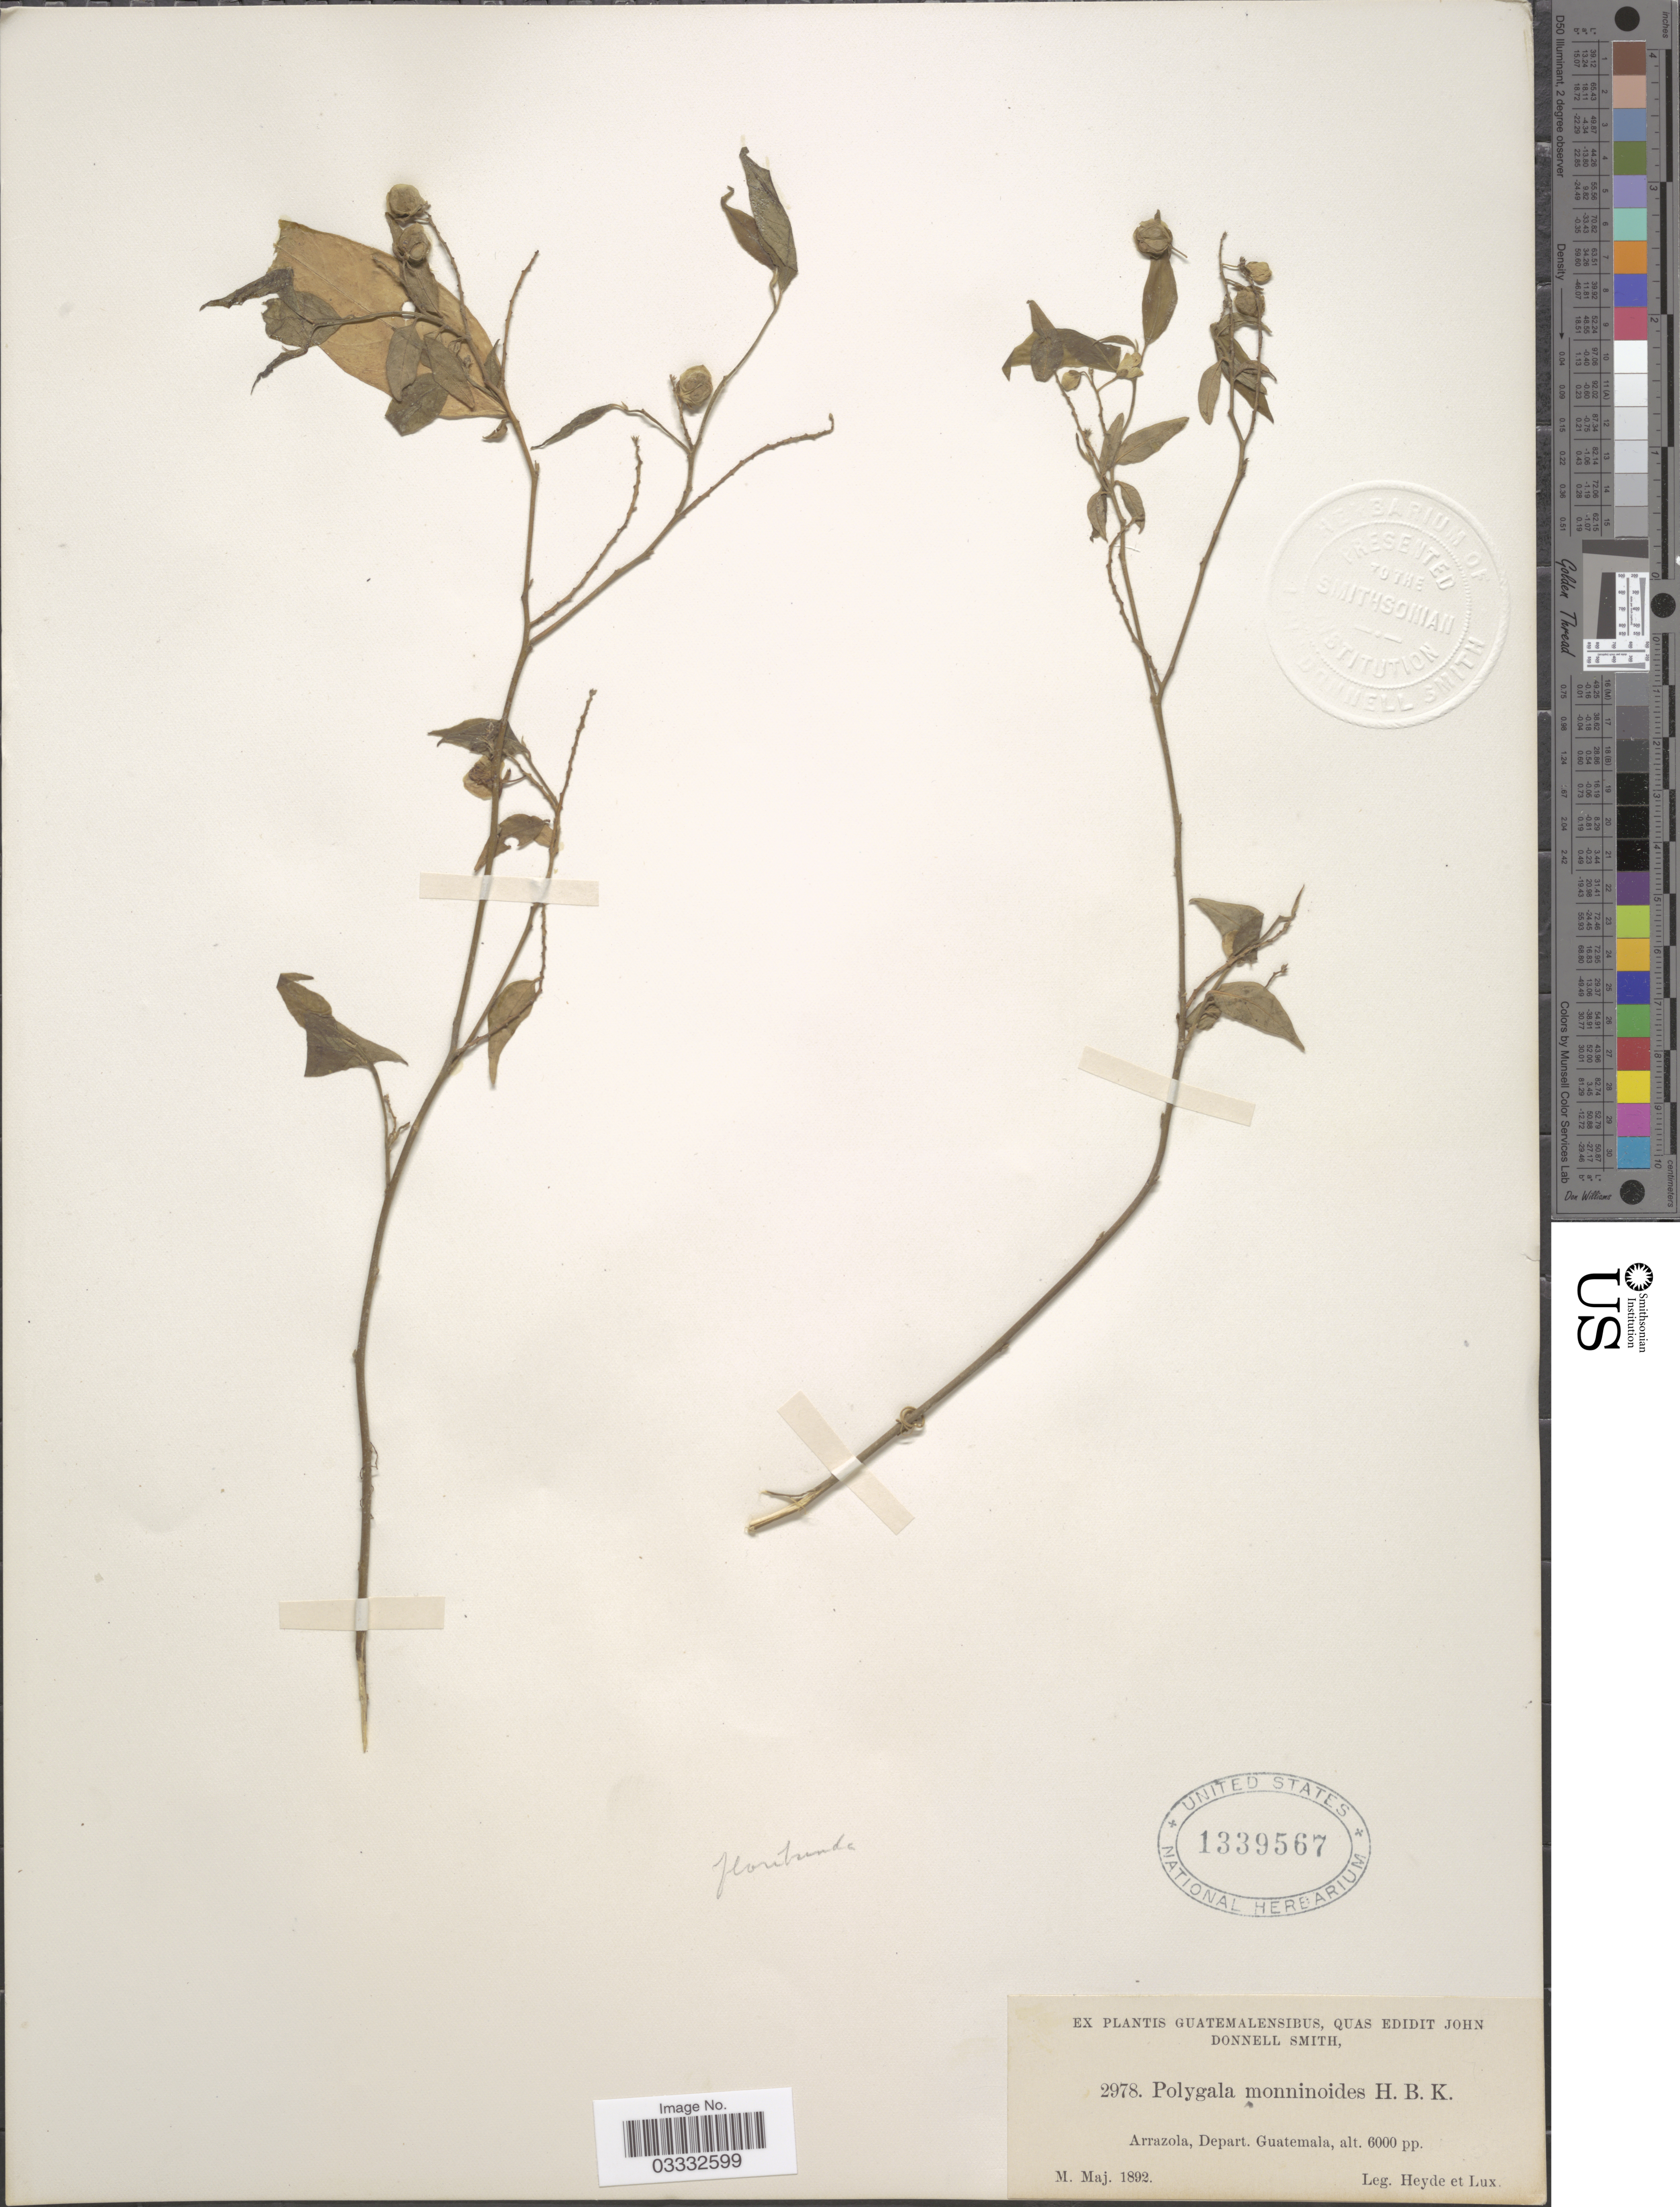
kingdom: Plantae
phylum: Tracheophyta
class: Magnoliopsida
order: Fabales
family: Polygalaceae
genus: Asemeia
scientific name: Asemeia monninoides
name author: (Kunth) J.F.B. Pastore & J.R. Abbott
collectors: Heyde & Lux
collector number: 2978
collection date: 1892-05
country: Guatemala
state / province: Guatemala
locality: Arrazola, Depart. Guatemala.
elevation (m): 1829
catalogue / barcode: US 1339567